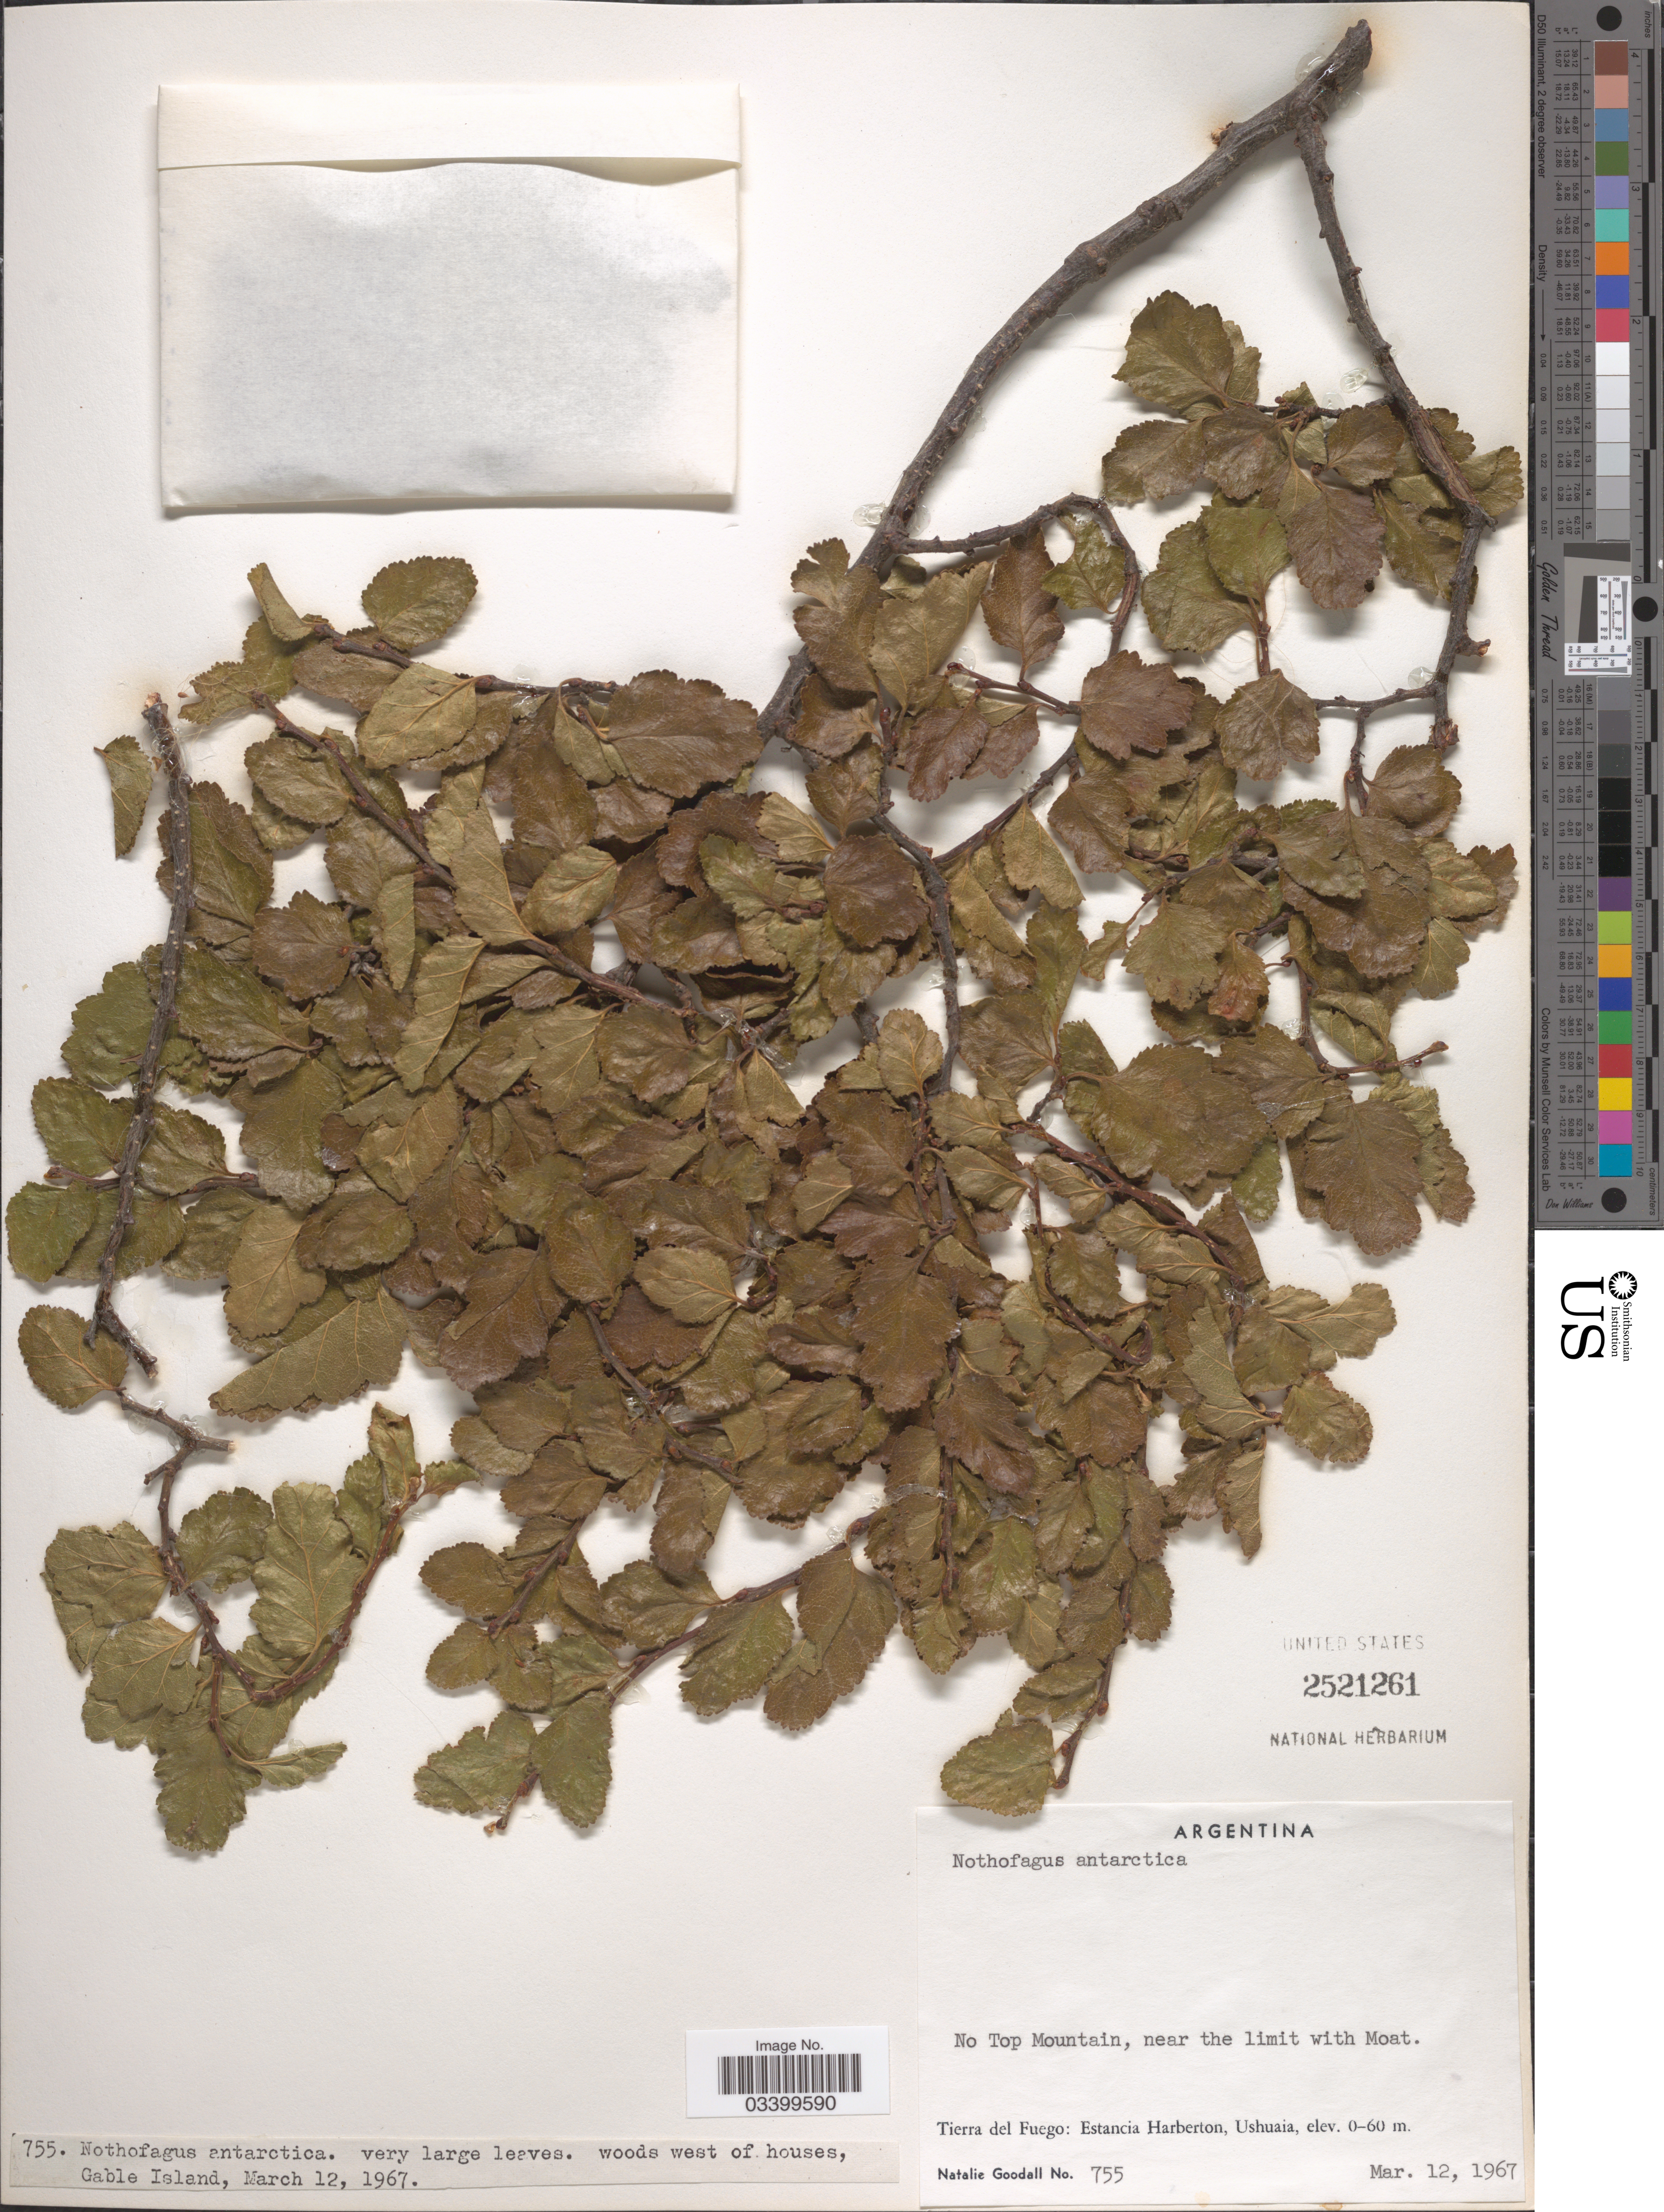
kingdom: Plantae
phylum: Tracheophyta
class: Magnoliopsida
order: Fagales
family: Nothofagaceae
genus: Nothofagus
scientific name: Nothofagus antarctica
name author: (G. Forst.) Oerst.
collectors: N. Goodall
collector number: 755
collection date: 1967-03-12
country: Argentina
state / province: Tierra del Fuego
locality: No Top Mountain, near the limit with Moat. Estancia Harberton, Ushuaia. Woods west of houses, Gable Island.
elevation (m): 0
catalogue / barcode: US 2521261